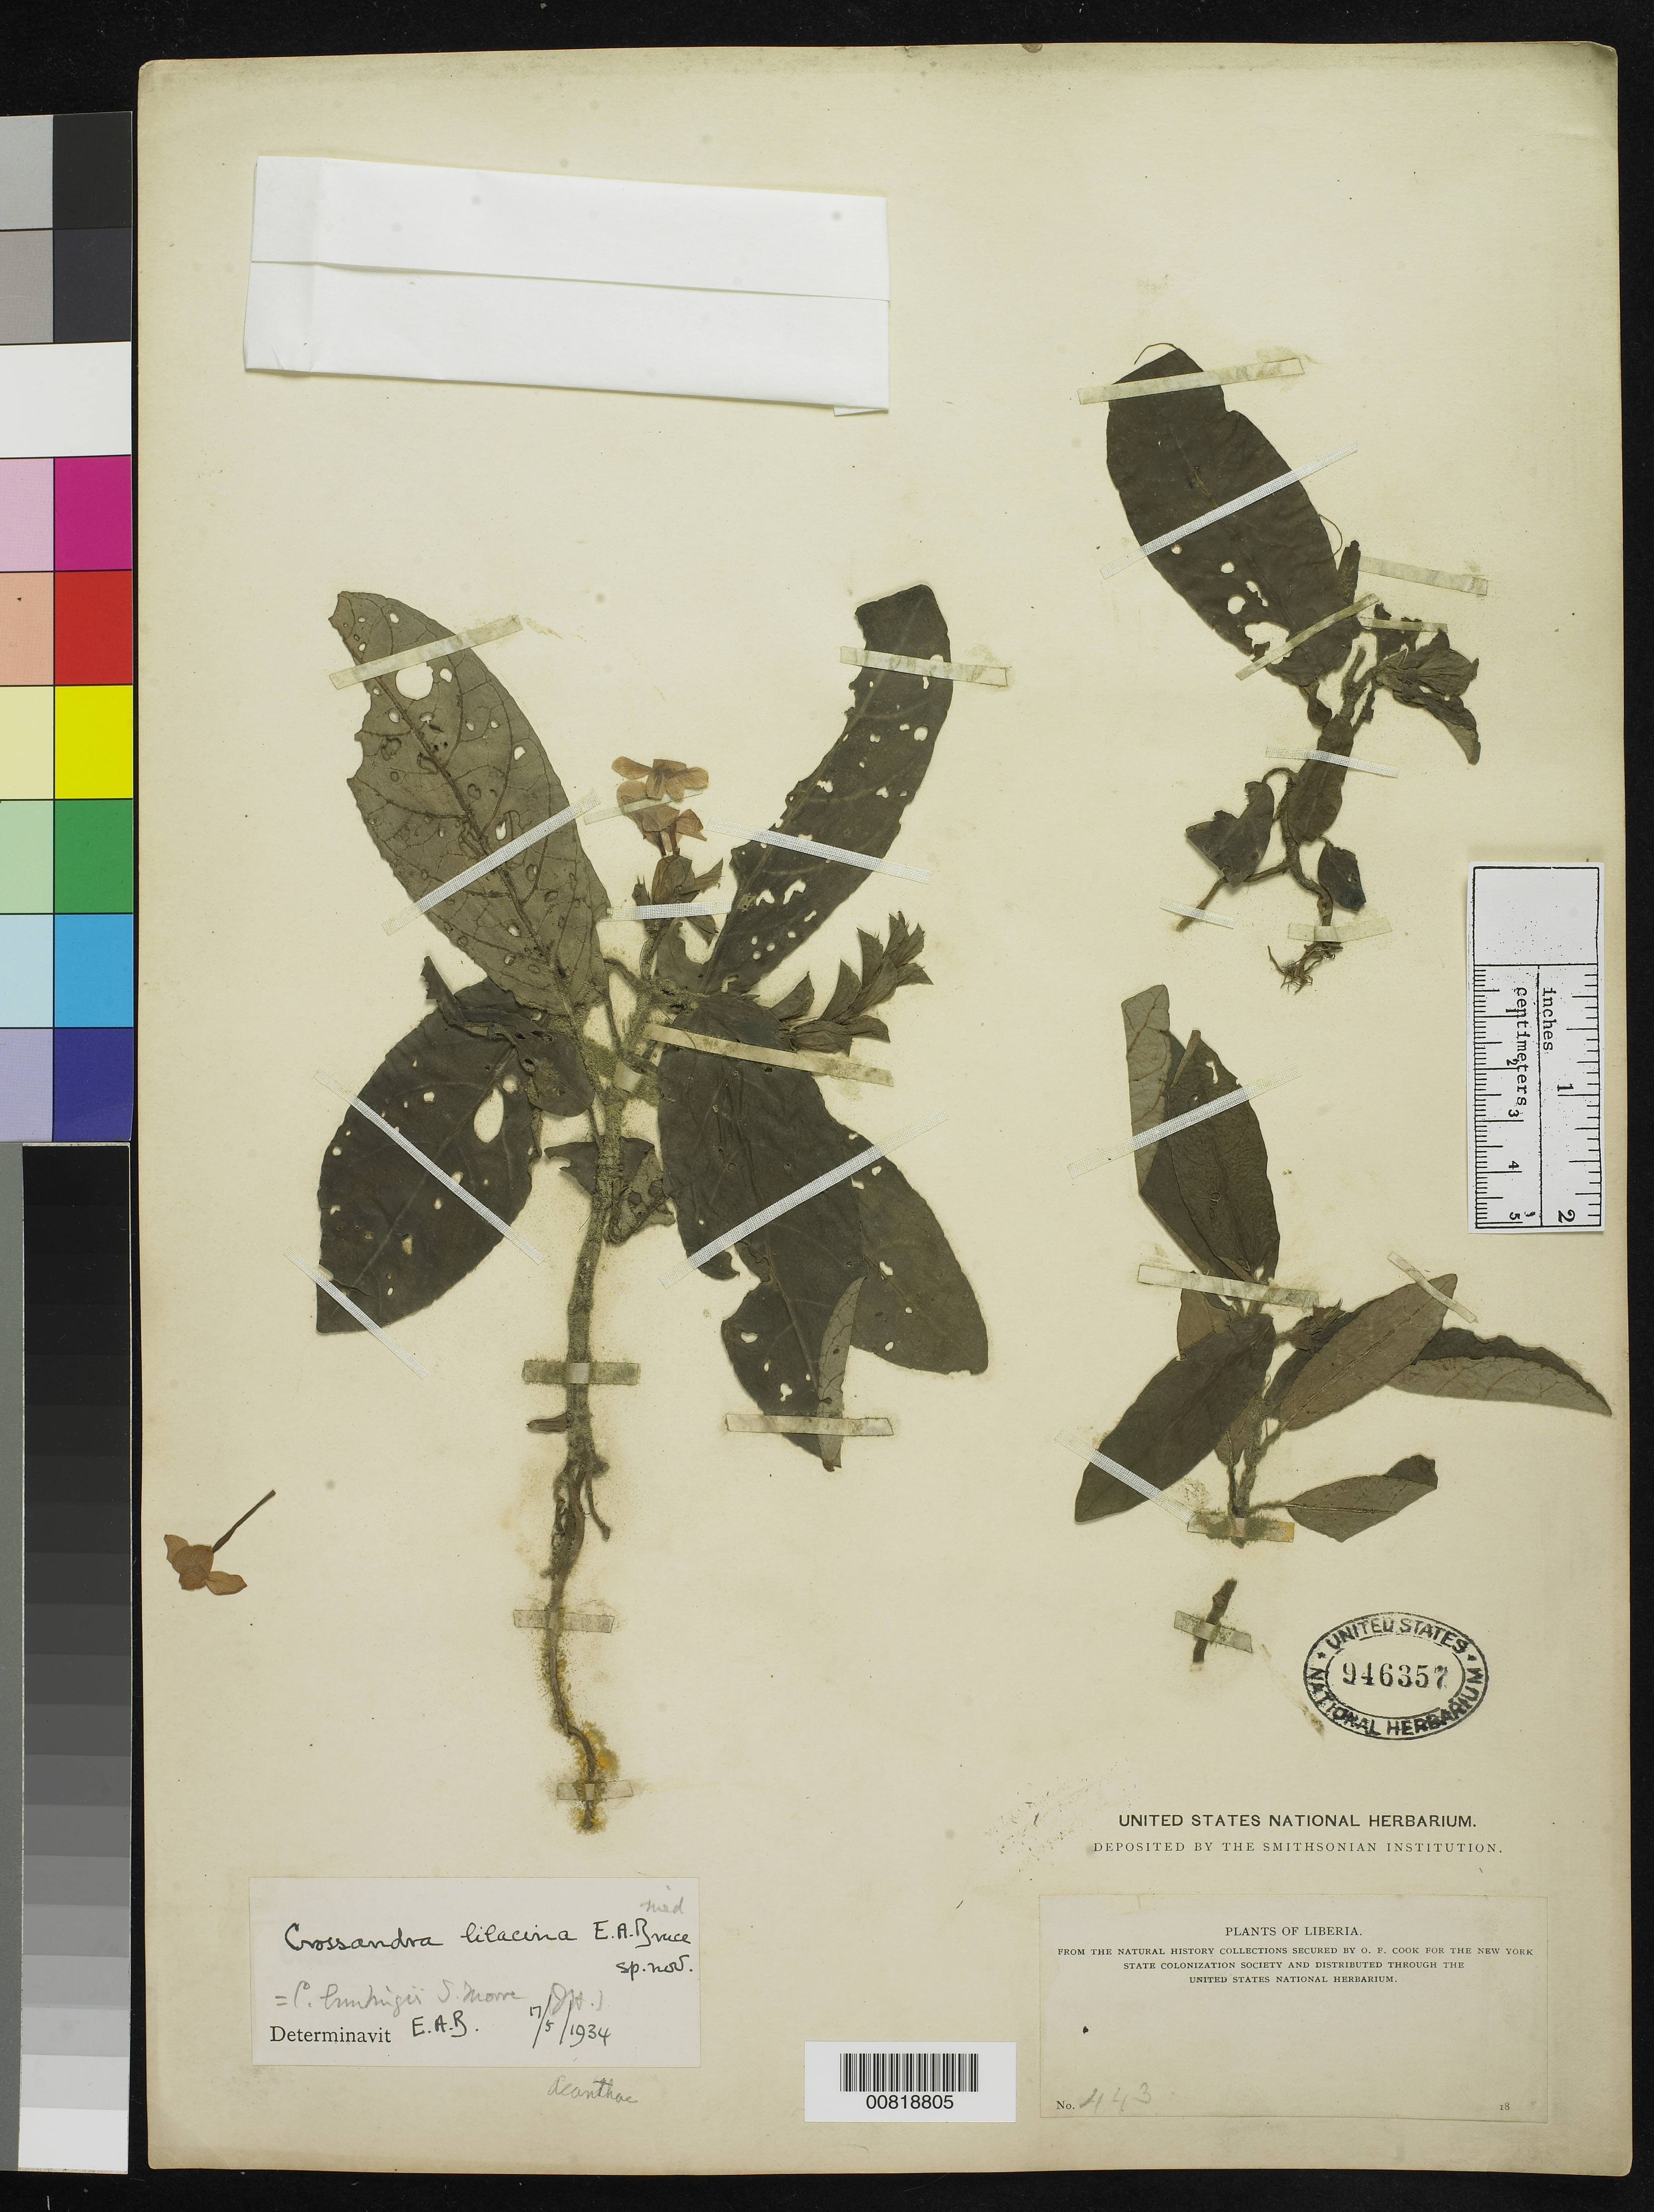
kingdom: Plantae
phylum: Tracheophyta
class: Magnoliopsida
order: Lamiales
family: Acanthaceae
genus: Crossandra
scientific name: Crossandra lilacina E.A. Bruce sp. nov. ined.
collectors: O. F. Cook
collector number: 443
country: Liberia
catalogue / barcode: US 946357